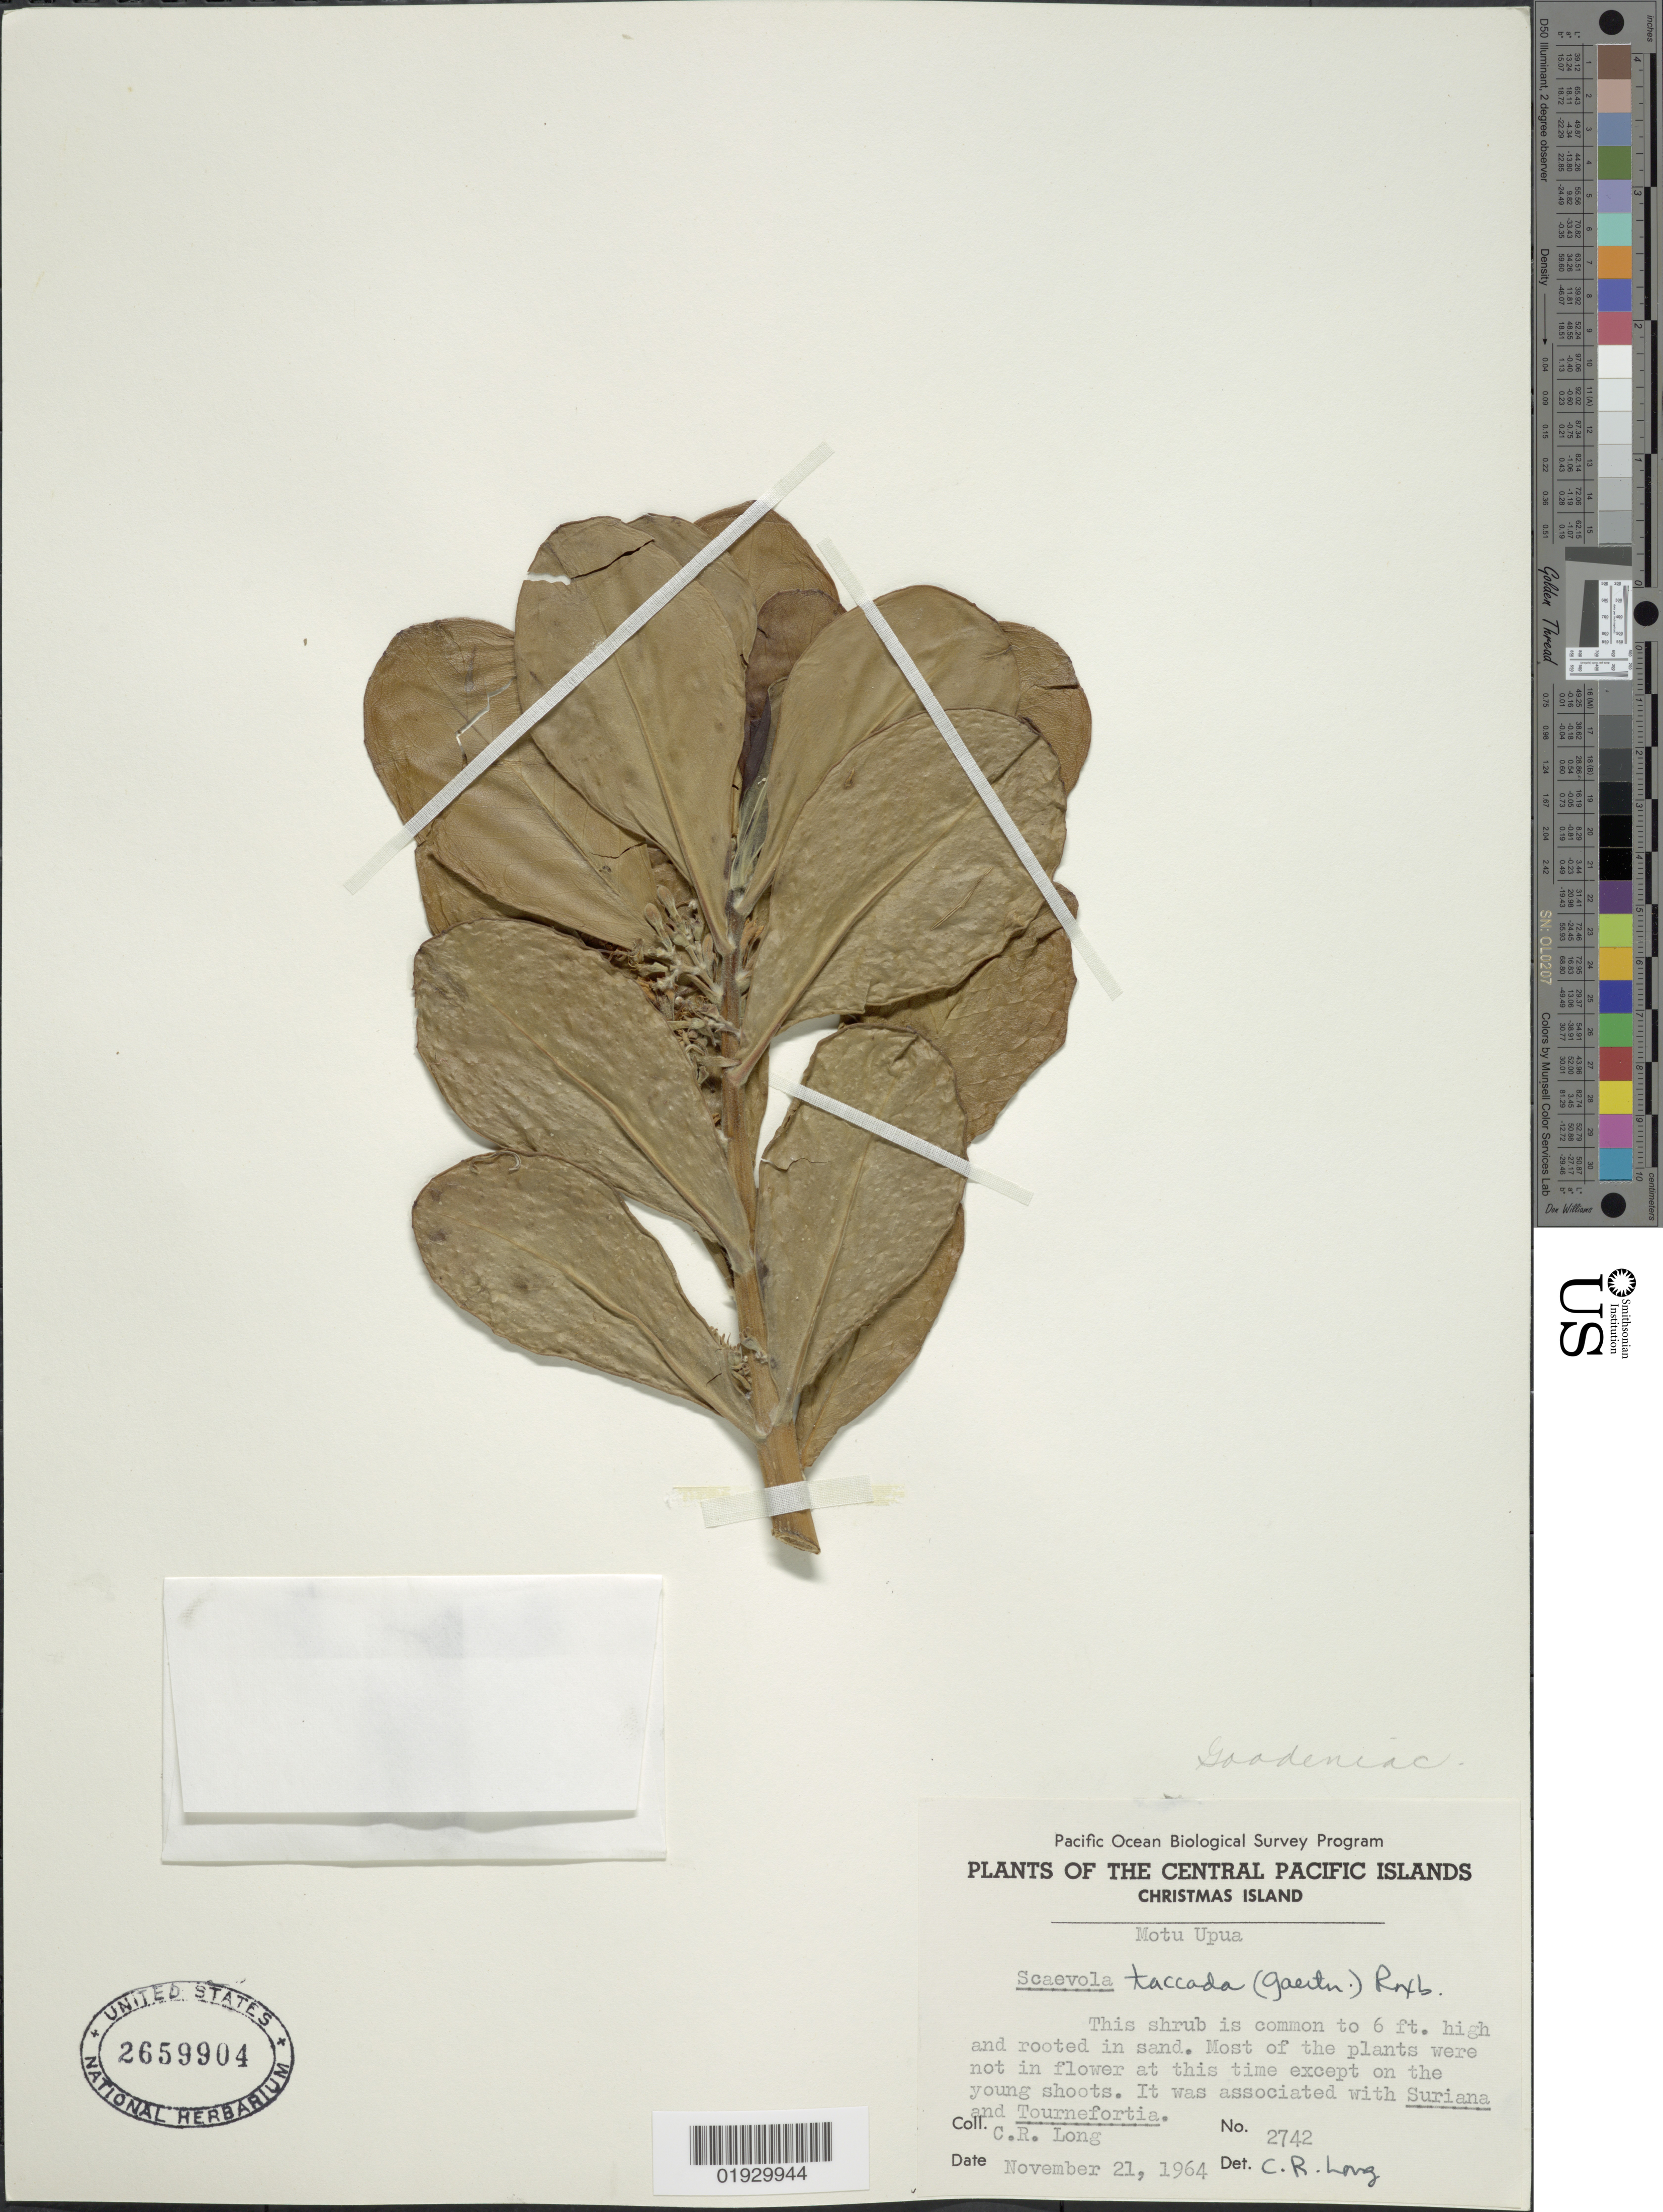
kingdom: Plantae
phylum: Tracheophyta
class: Magnoliopsida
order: Asterales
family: Goodeniaceae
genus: Scaevola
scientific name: Scaevola taccada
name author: (Gaertn.) Roxb.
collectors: C. R. Long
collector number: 2742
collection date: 1964-11-21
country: Australia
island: Christmas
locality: Central Pacific Islands. Christmas Island. Moto Upua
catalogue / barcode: US 2659904